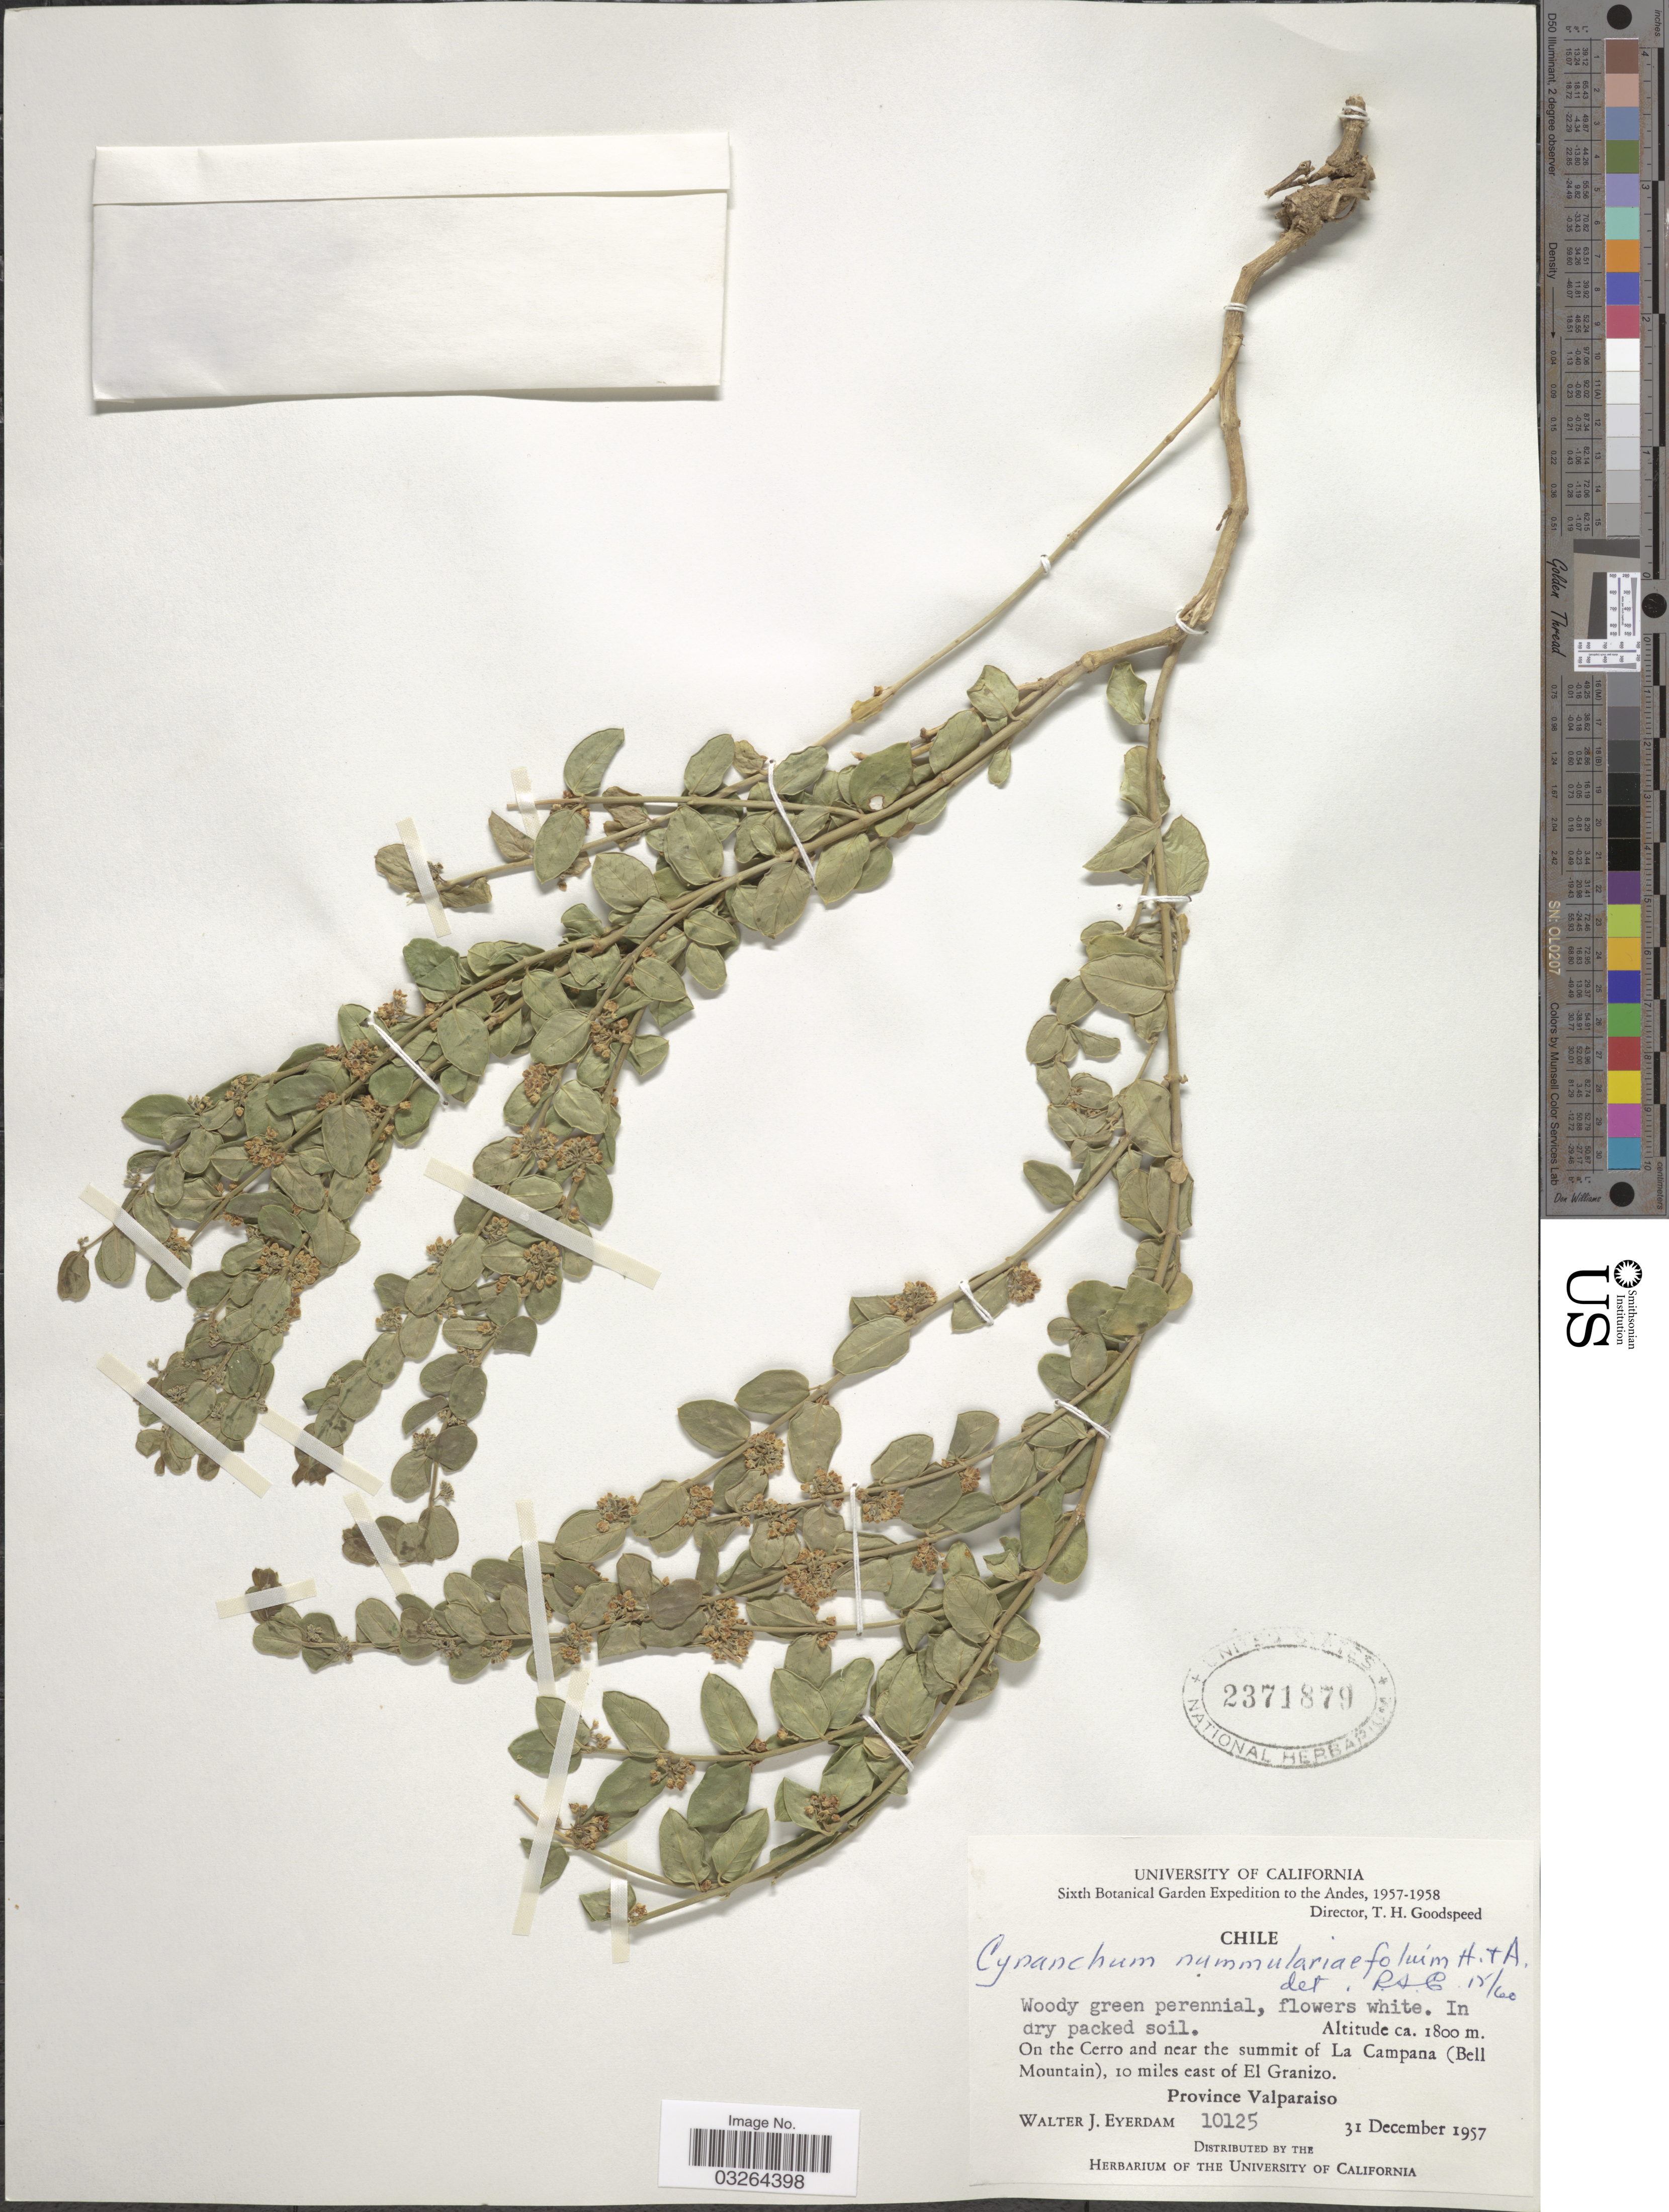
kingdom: Plantae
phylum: Tracheophyta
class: Magnoliopsida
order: Gentianales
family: Apocynaceae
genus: Cynanchum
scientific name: Cynanchum nummulariifolium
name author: Hook. & Arn.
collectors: W. J. Eyerdam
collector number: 10125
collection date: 1957-12-31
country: Chile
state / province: Valparaíso (V)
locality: On the Cerro and near the summit of La Campana (Bell Mountain), 10 miles east of Granizo.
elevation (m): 1800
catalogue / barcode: US 2371879